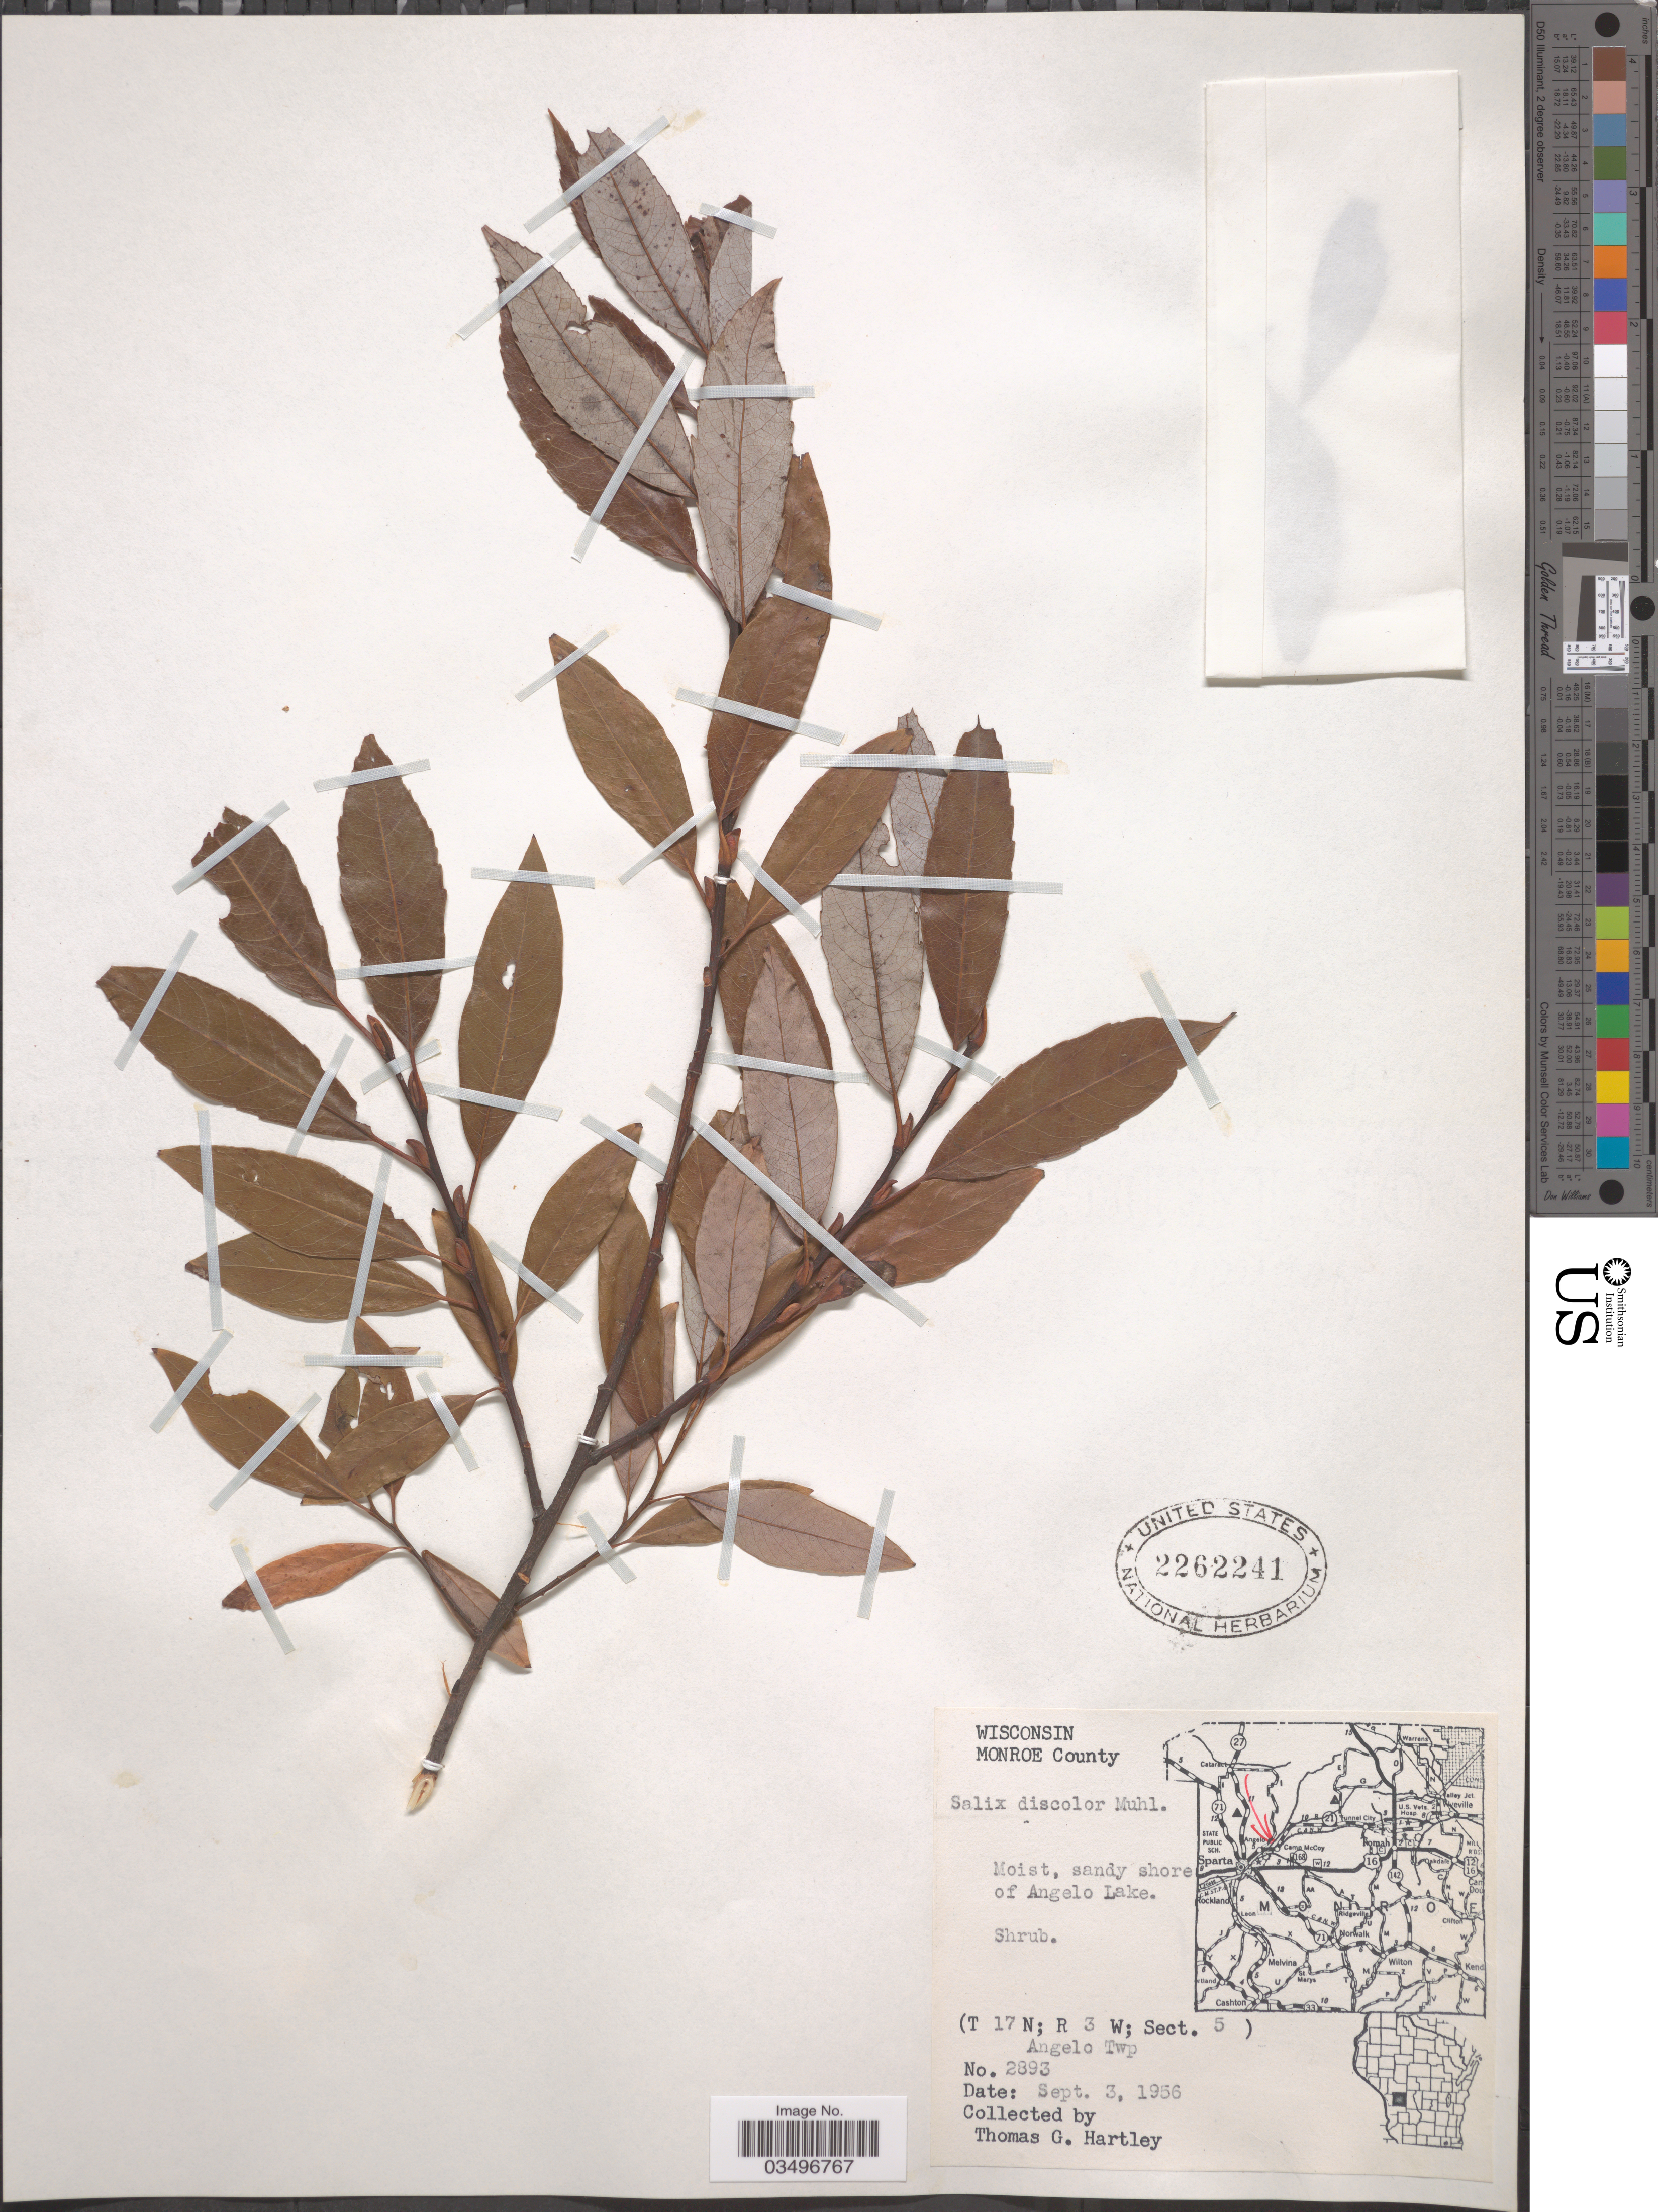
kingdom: Plantae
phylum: Tracheophyta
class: Magnoliopsida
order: Malpighiales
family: Salicaceae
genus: Salix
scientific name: Salix discolor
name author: Muhl.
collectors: T. G. Hartley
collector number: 2893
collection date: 1956-09-03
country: United States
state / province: Wisconsin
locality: Monroe County. Sandy shore of Angelo Lake. (T 17 N; R 3 W; Sect. 5) Angelo Twp.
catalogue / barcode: US 2262241